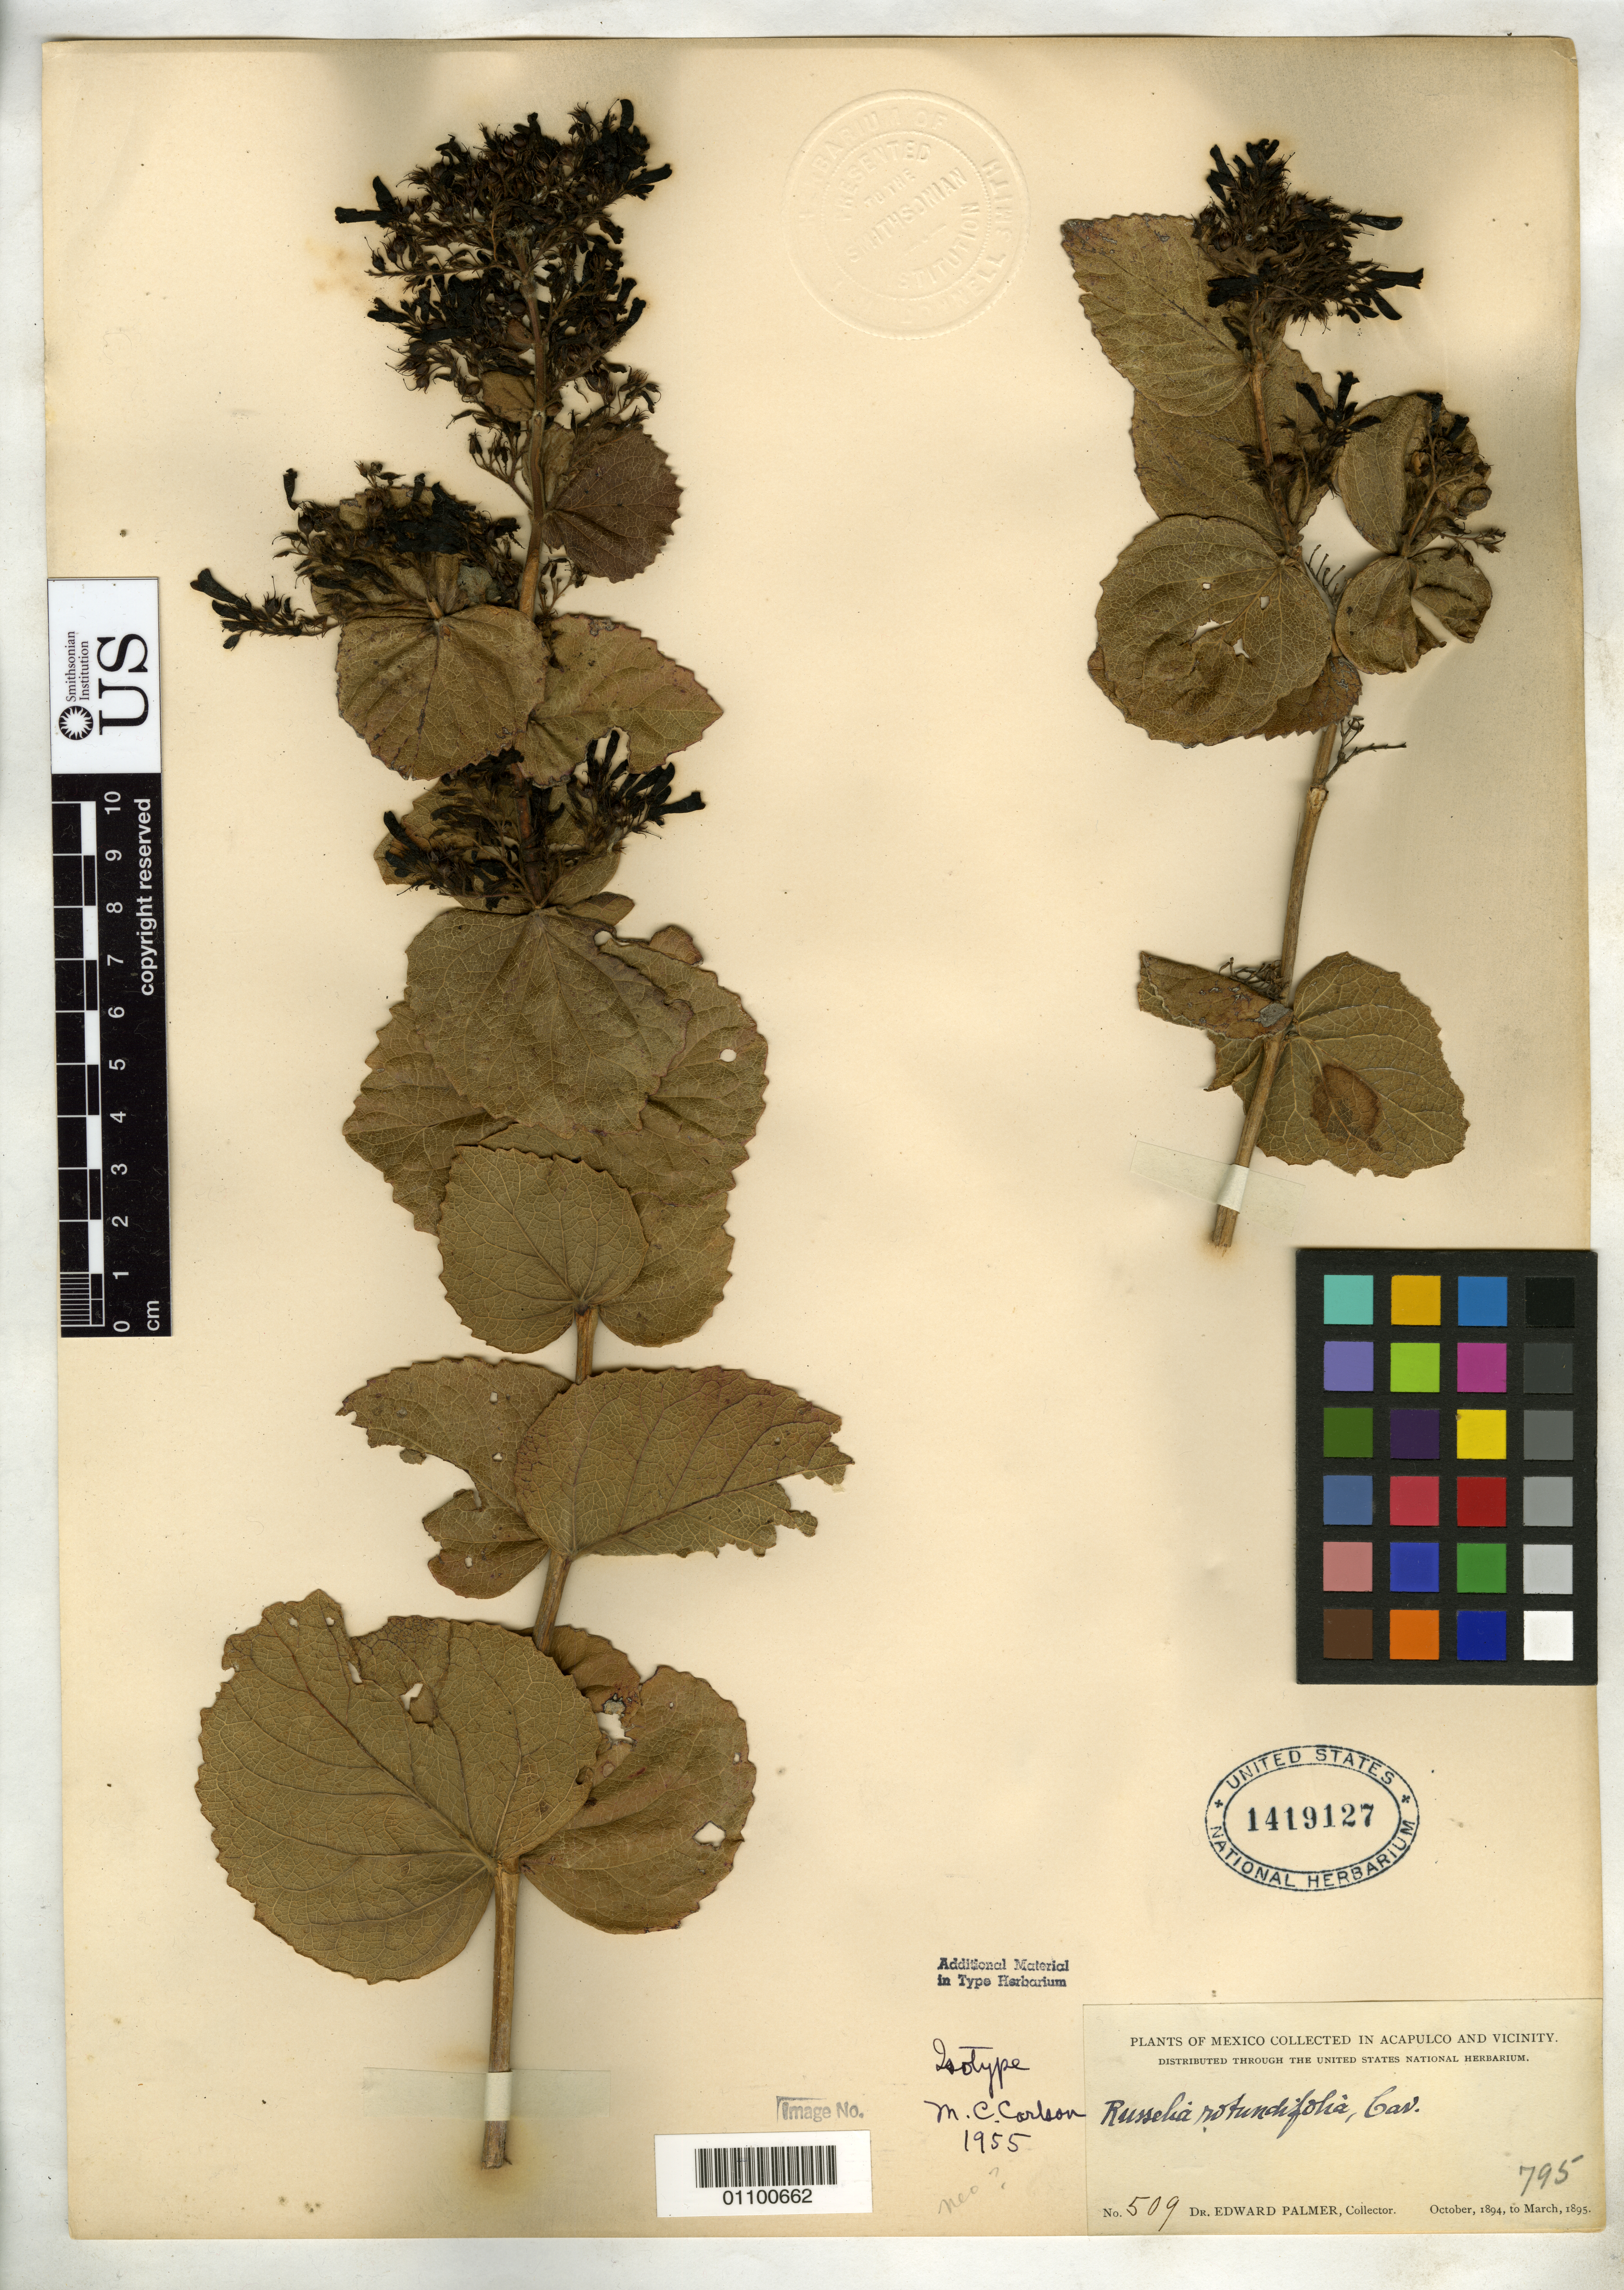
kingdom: Plantae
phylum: Tracheophyta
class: Magnoliopsida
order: Lamiales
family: Plantaginaceae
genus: Russelia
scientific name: Russelia rotundifolia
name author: Cav.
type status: Isoneotype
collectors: E. Palmer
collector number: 509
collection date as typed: Oct 1894 to Mar 1895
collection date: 1894-10/1895-03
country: Mexico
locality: In Acapulco and vicinity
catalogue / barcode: US 149127